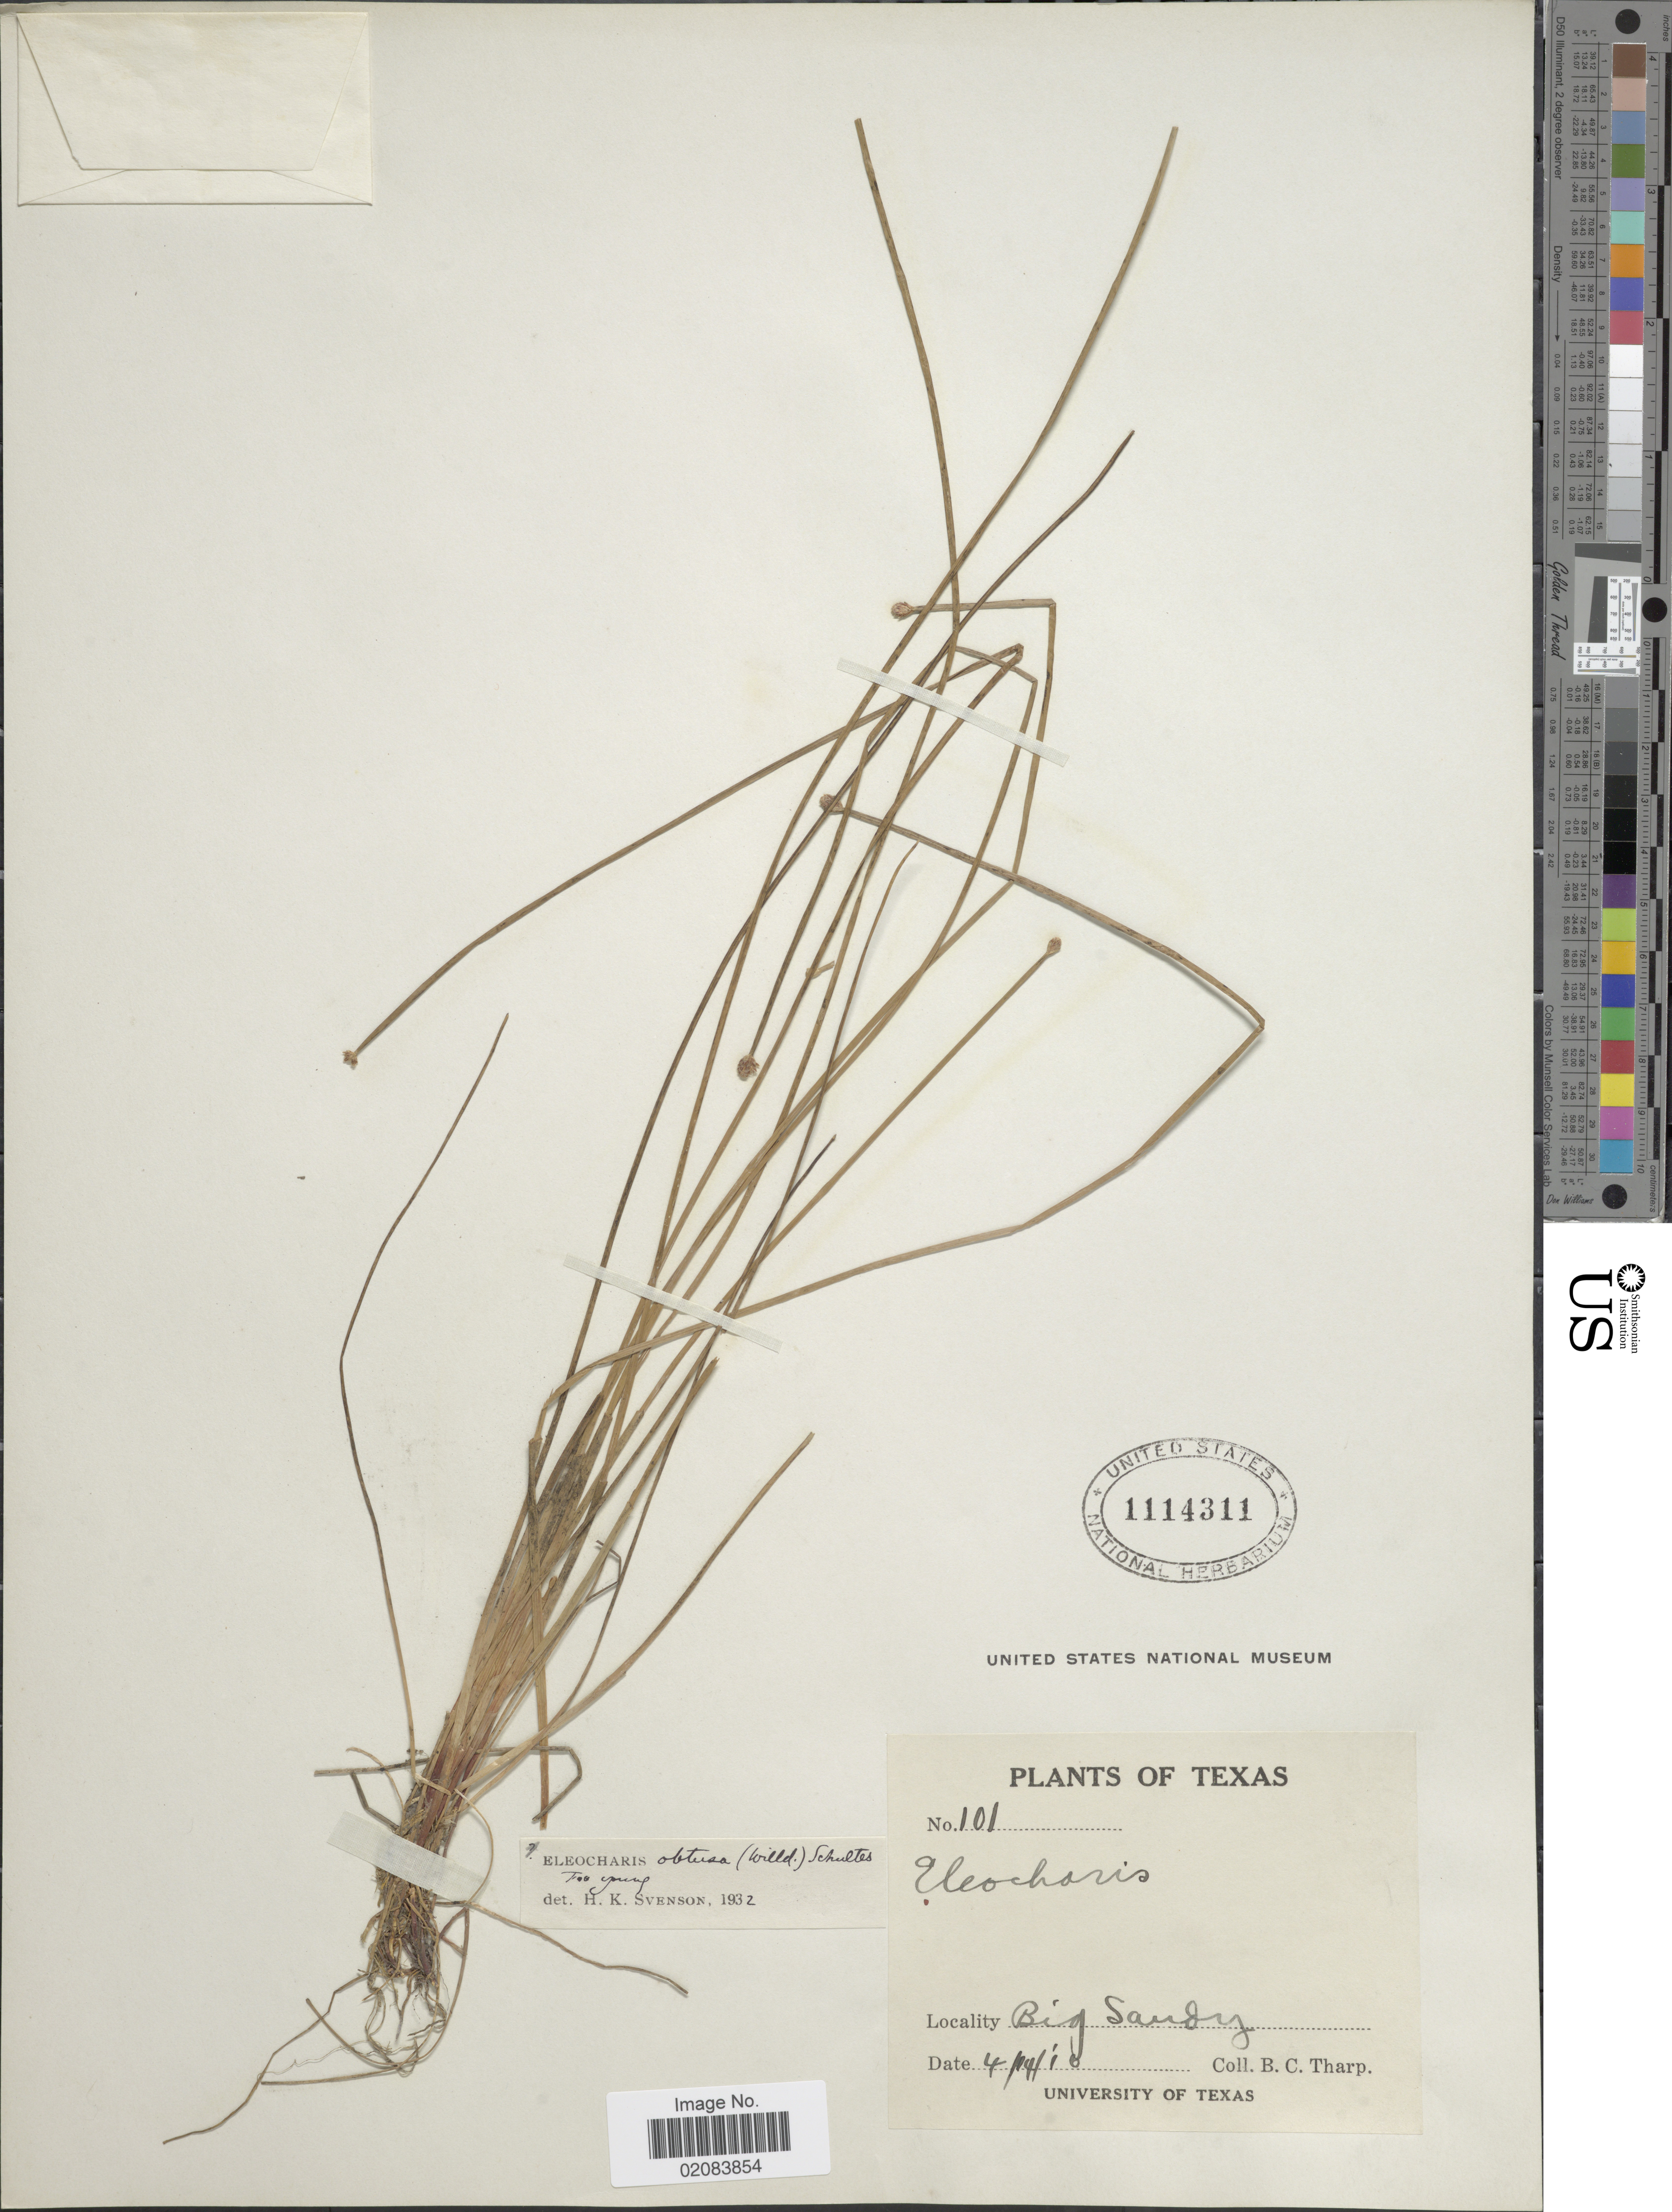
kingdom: Plantae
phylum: Tracheophyta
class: Liliopsida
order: Poales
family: Cyperaceae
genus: Eleocharis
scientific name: Eleocharis obtusa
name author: (Willd.) Schult.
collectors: B. C. Tharp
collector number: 101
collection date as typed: Transcribed d/m/y: 14/4/10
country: United States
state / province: Texas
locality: Big Sandy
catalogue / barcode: US 1114311